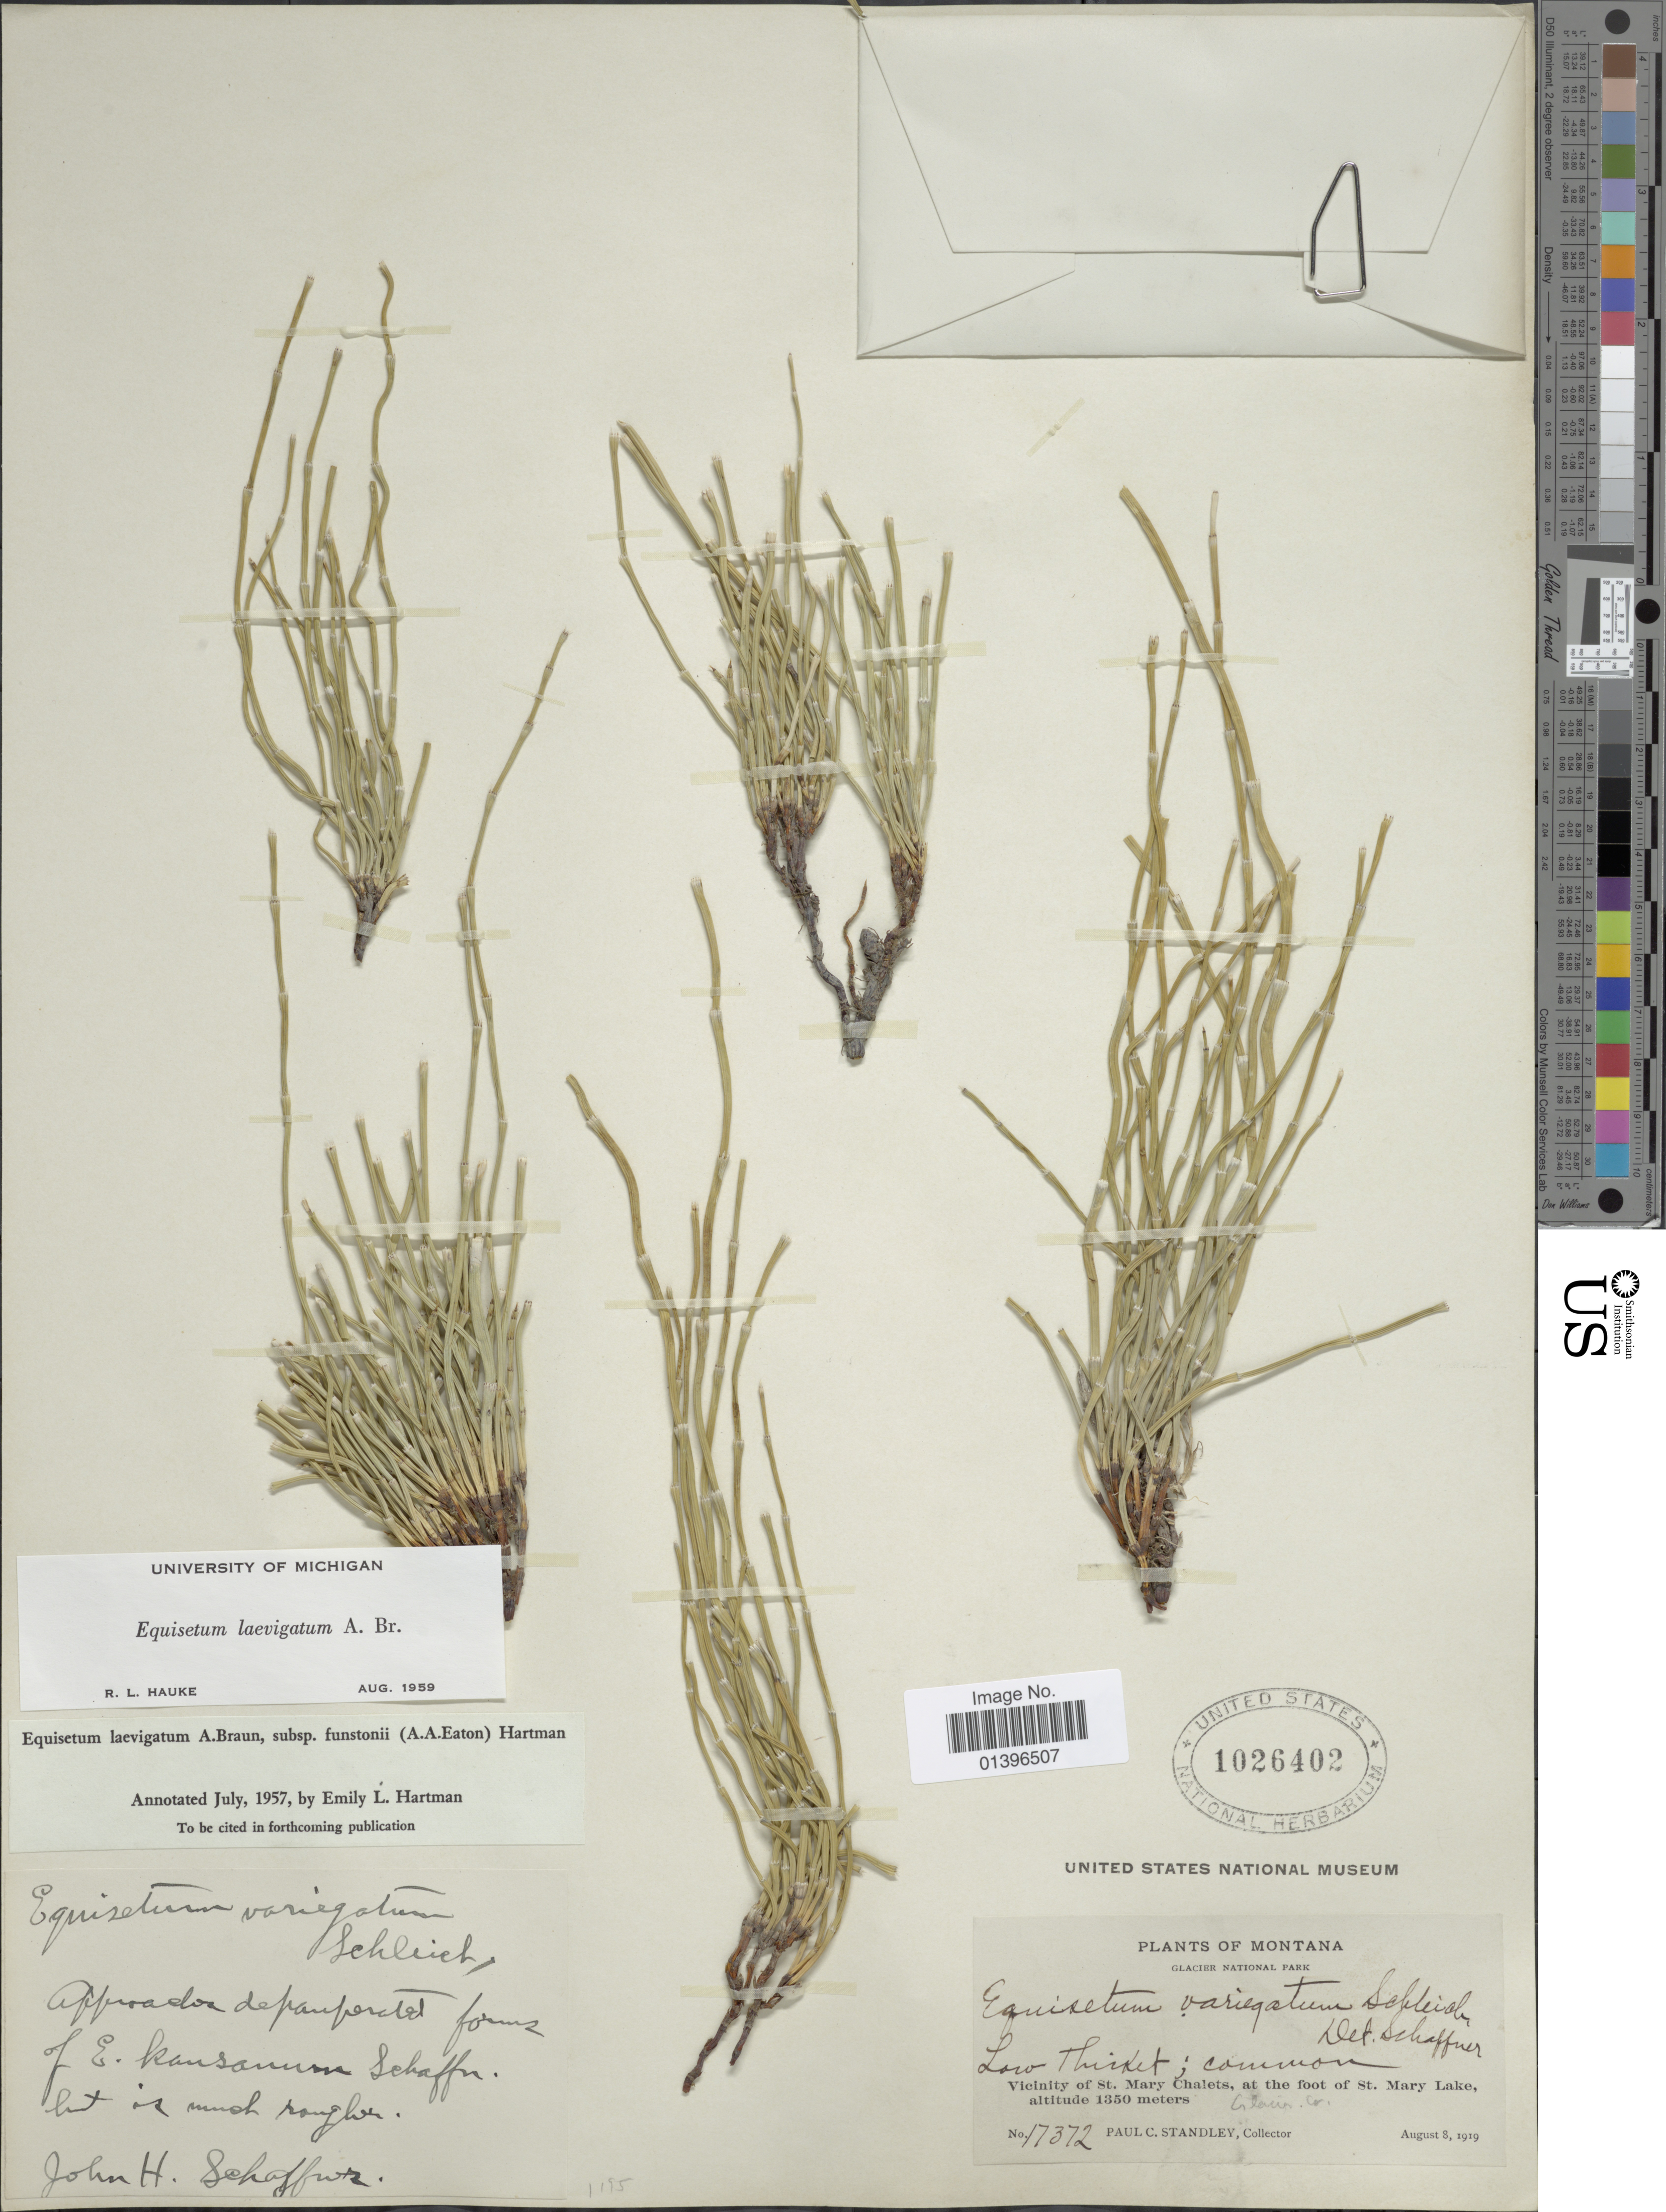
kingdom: Plantae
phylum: Tracheophyta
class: Polypodiopsida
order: Equisetales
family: Equisetaceae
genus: Equisetum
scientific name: Equisetum laevigatum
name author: A. Braun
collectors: P. C. Standley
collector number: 17372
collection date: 1919-08-08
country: United States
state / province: Montana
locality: Glacier National Park. Vicinity of St. Mary Chalets, at the foot of St. Mary Lake, Glacier Co.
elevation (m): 1350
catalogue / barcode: US 1026402